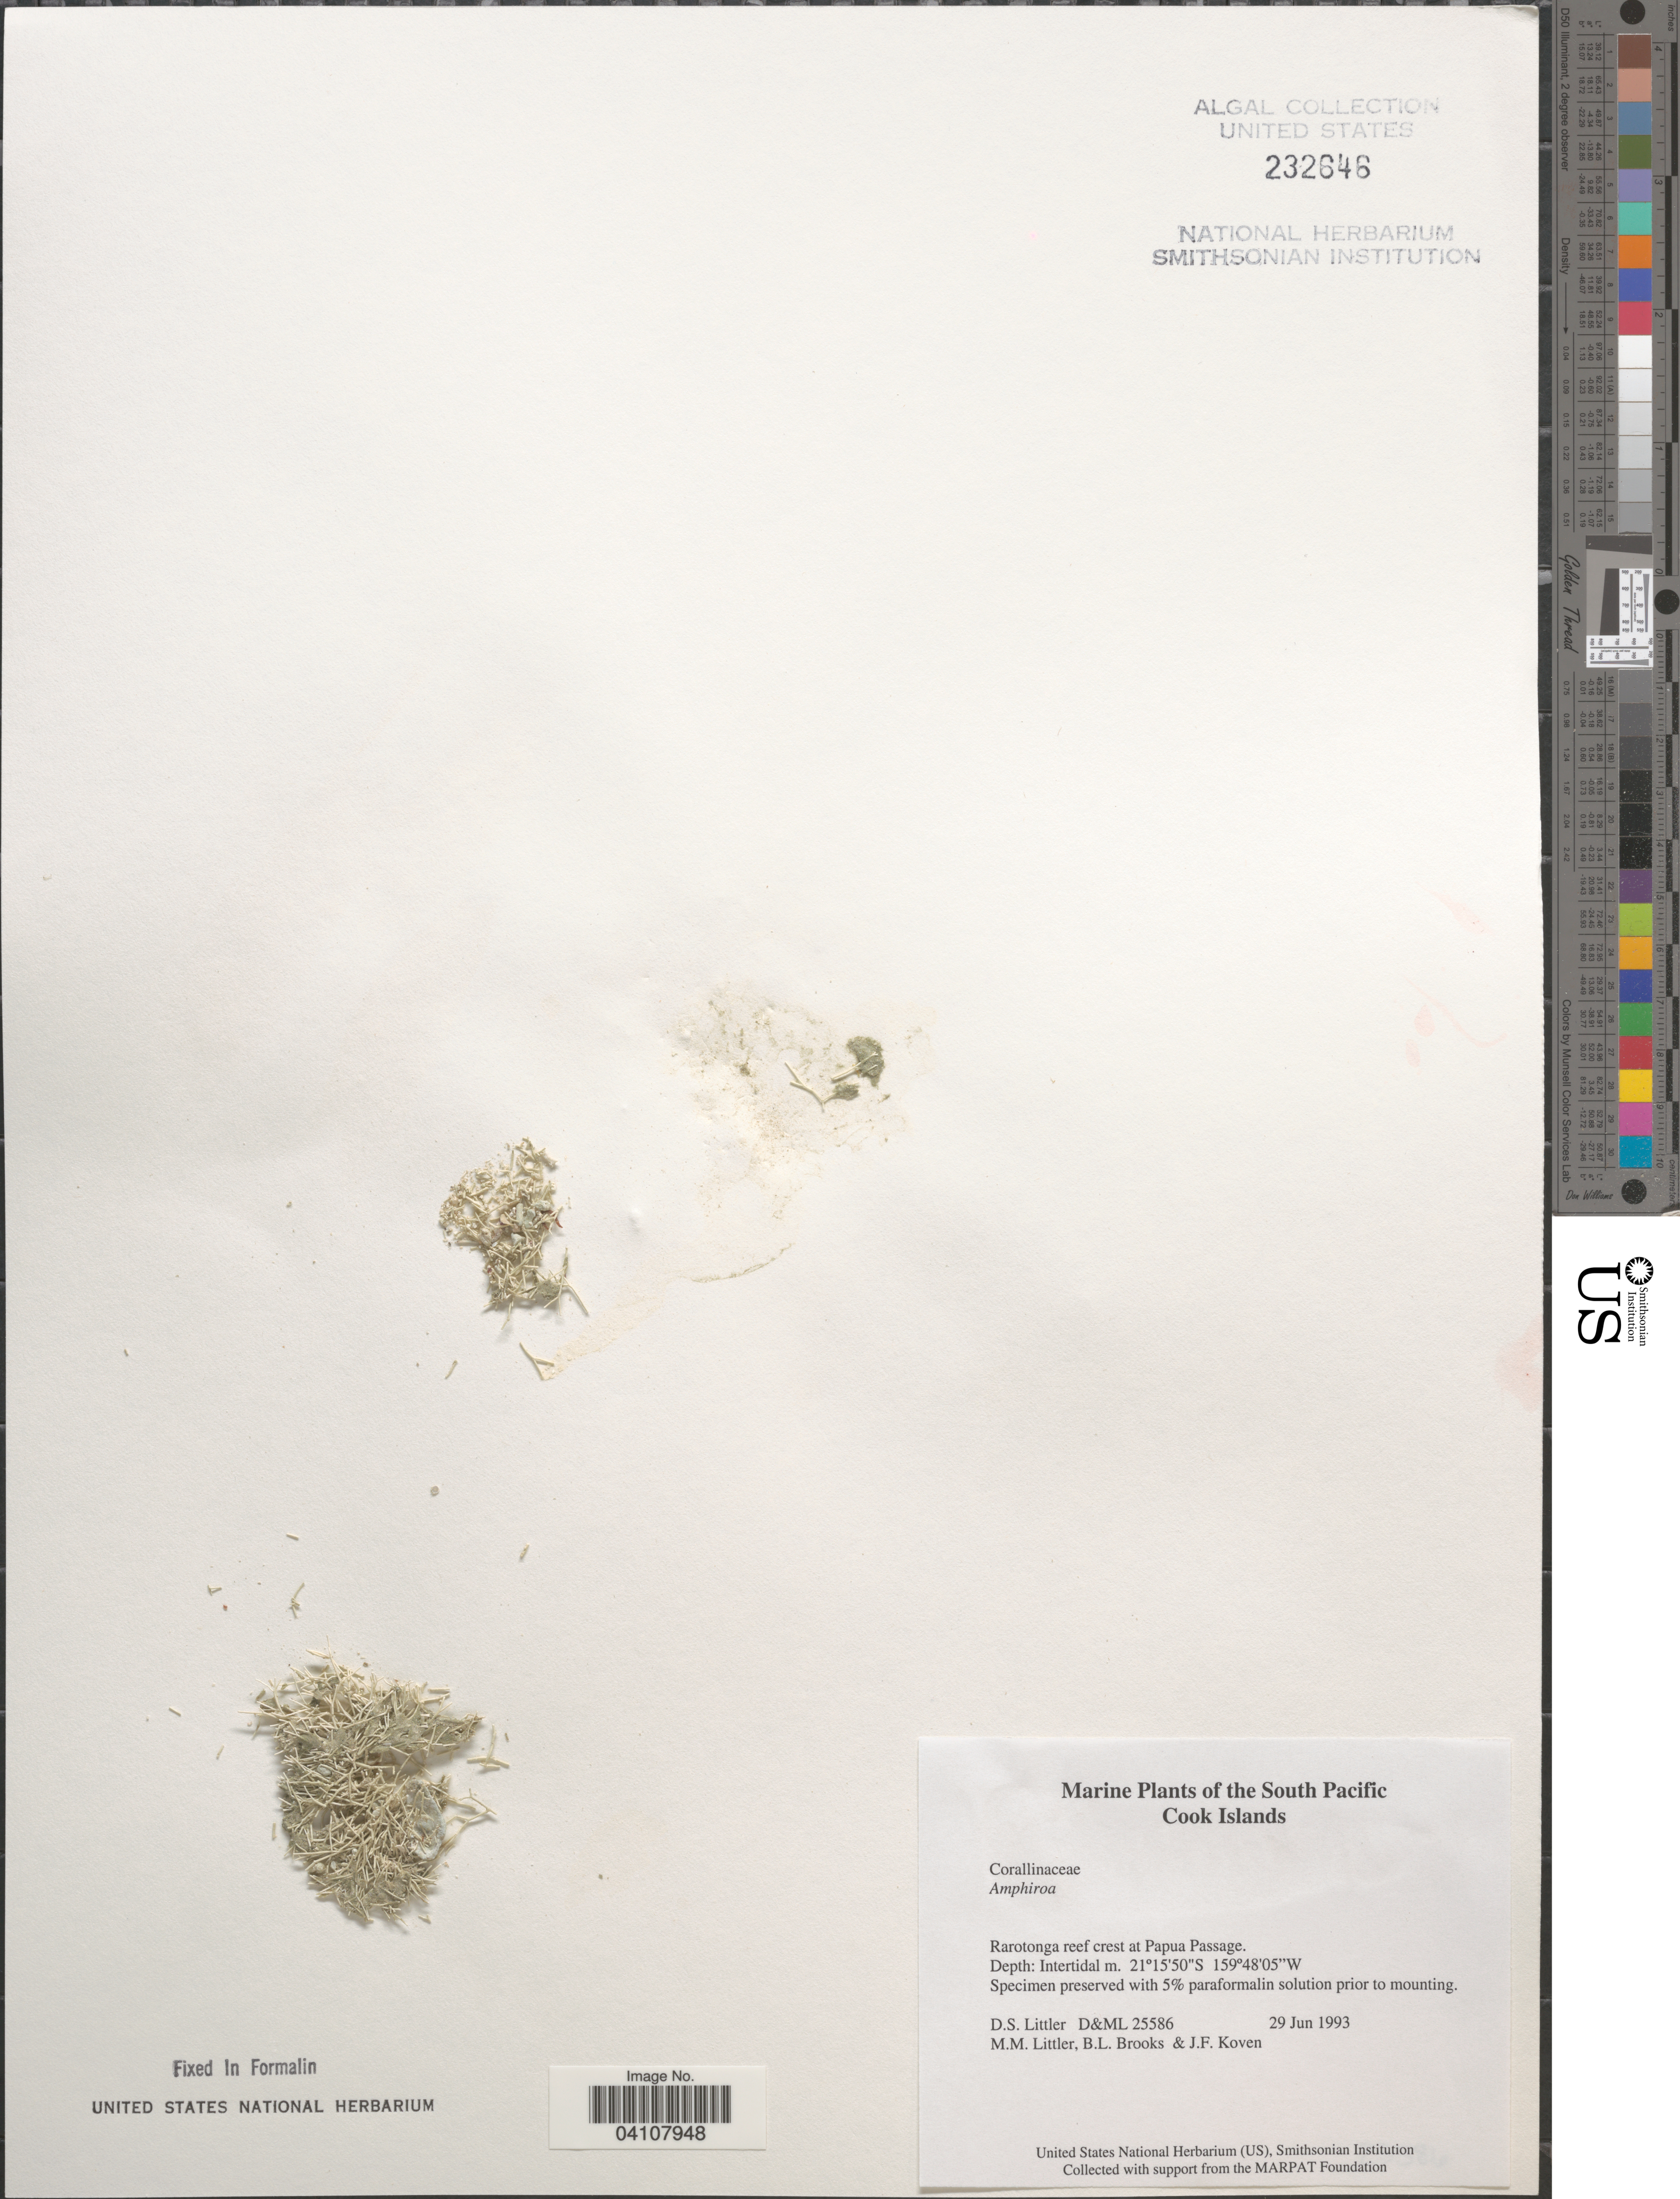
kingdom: Plantae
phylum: Rhodophyta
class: Florideophyceae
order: Corallinales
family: Lithophyllaceae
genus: Amphiroa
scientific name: Amphiroa sp.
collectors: D. S. Littler, B. Brooks & J. Koven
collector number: D&ML25586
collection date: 1993-06-29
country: Cook Islands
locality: The South Pacific. Rarotonga reef crest at Papua Passage.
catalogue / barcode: US 232646